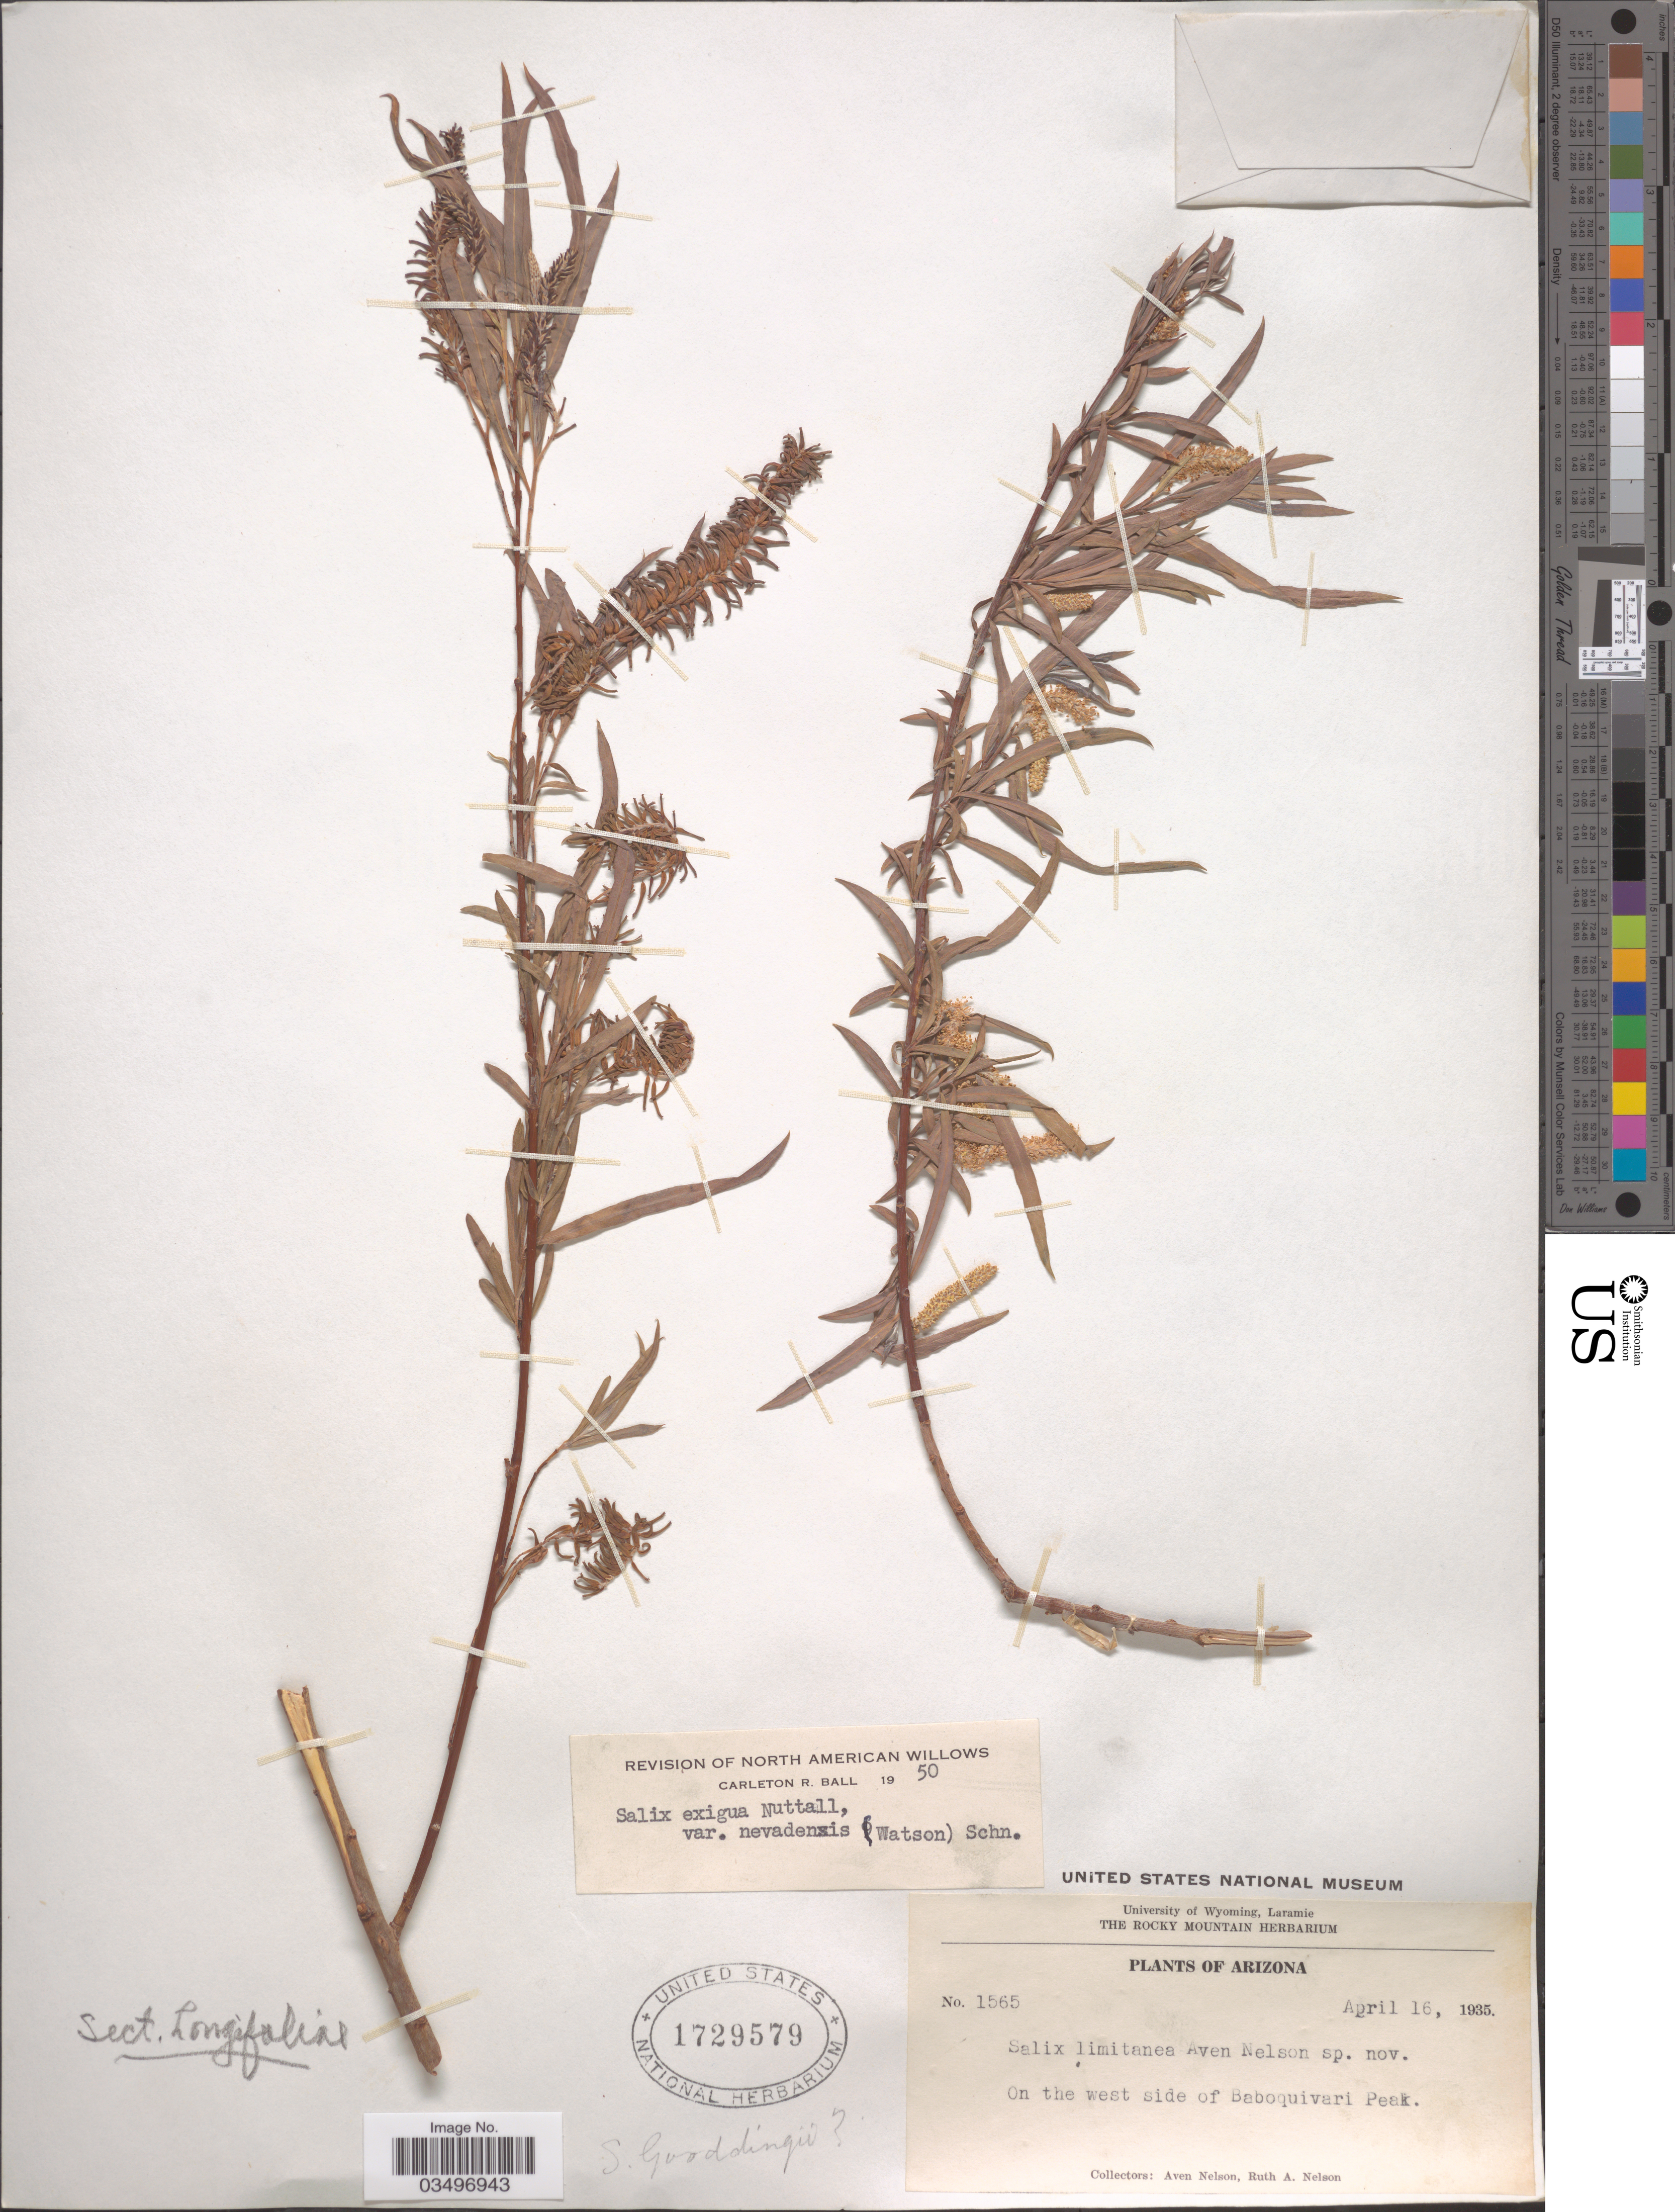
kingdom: Plantae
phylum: Tracheophyta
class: Magnoliopsida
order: Malpighiales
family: Salicaceae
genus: Salix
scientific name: Salix exigua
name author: Nutt.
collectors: A. Nelson & R. A. Nelson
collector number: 1565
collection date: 1935-04-16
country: United States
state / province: Arizona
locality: On the west side of Baboquivari Peak.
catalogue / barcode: US 1729579